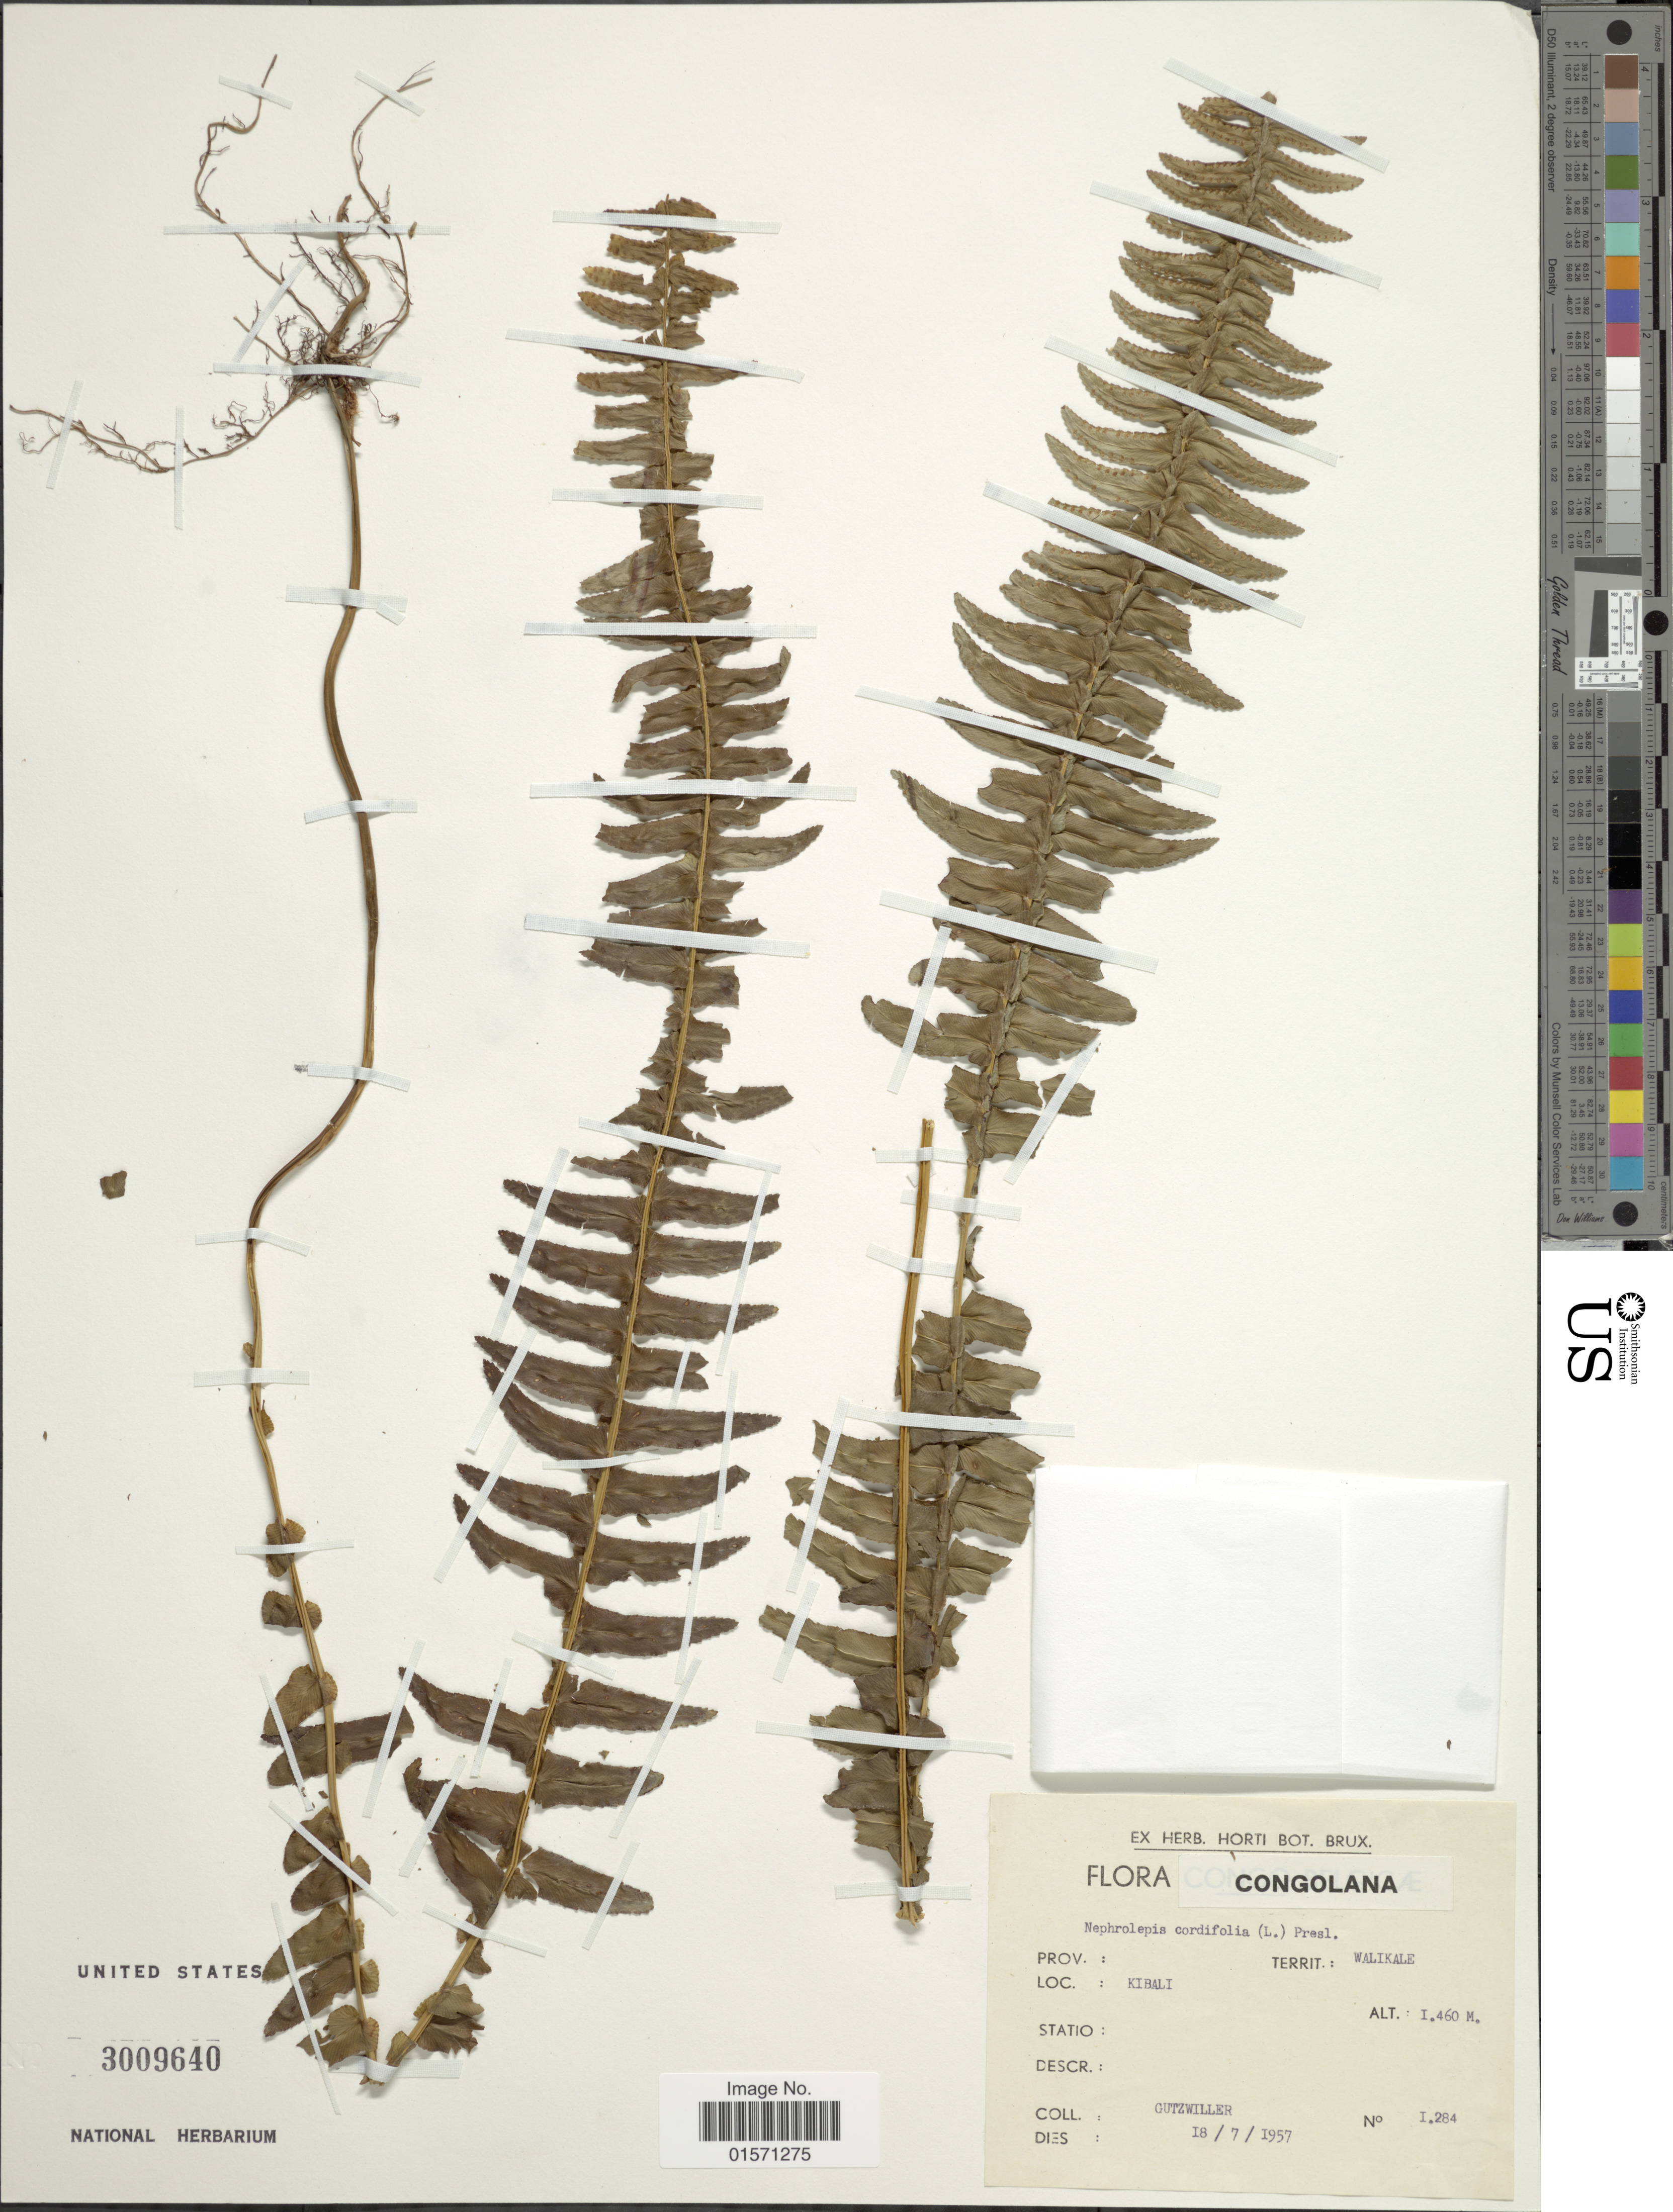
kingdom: Plantae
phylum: Tracheophyta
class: Polypodiopsida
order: Polypodiales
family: Nephrolepidaceae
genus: Nephrolepis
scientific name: Nephrolepis tuberosa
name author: (Willd.) C. Presl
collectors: -. Gutzwiller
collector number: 1284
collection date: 1957-07-18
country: Congo, Democratic Republic of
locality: Congolana. Territ. Walikale. Kibali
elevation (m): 1460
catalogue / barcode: US 3009640